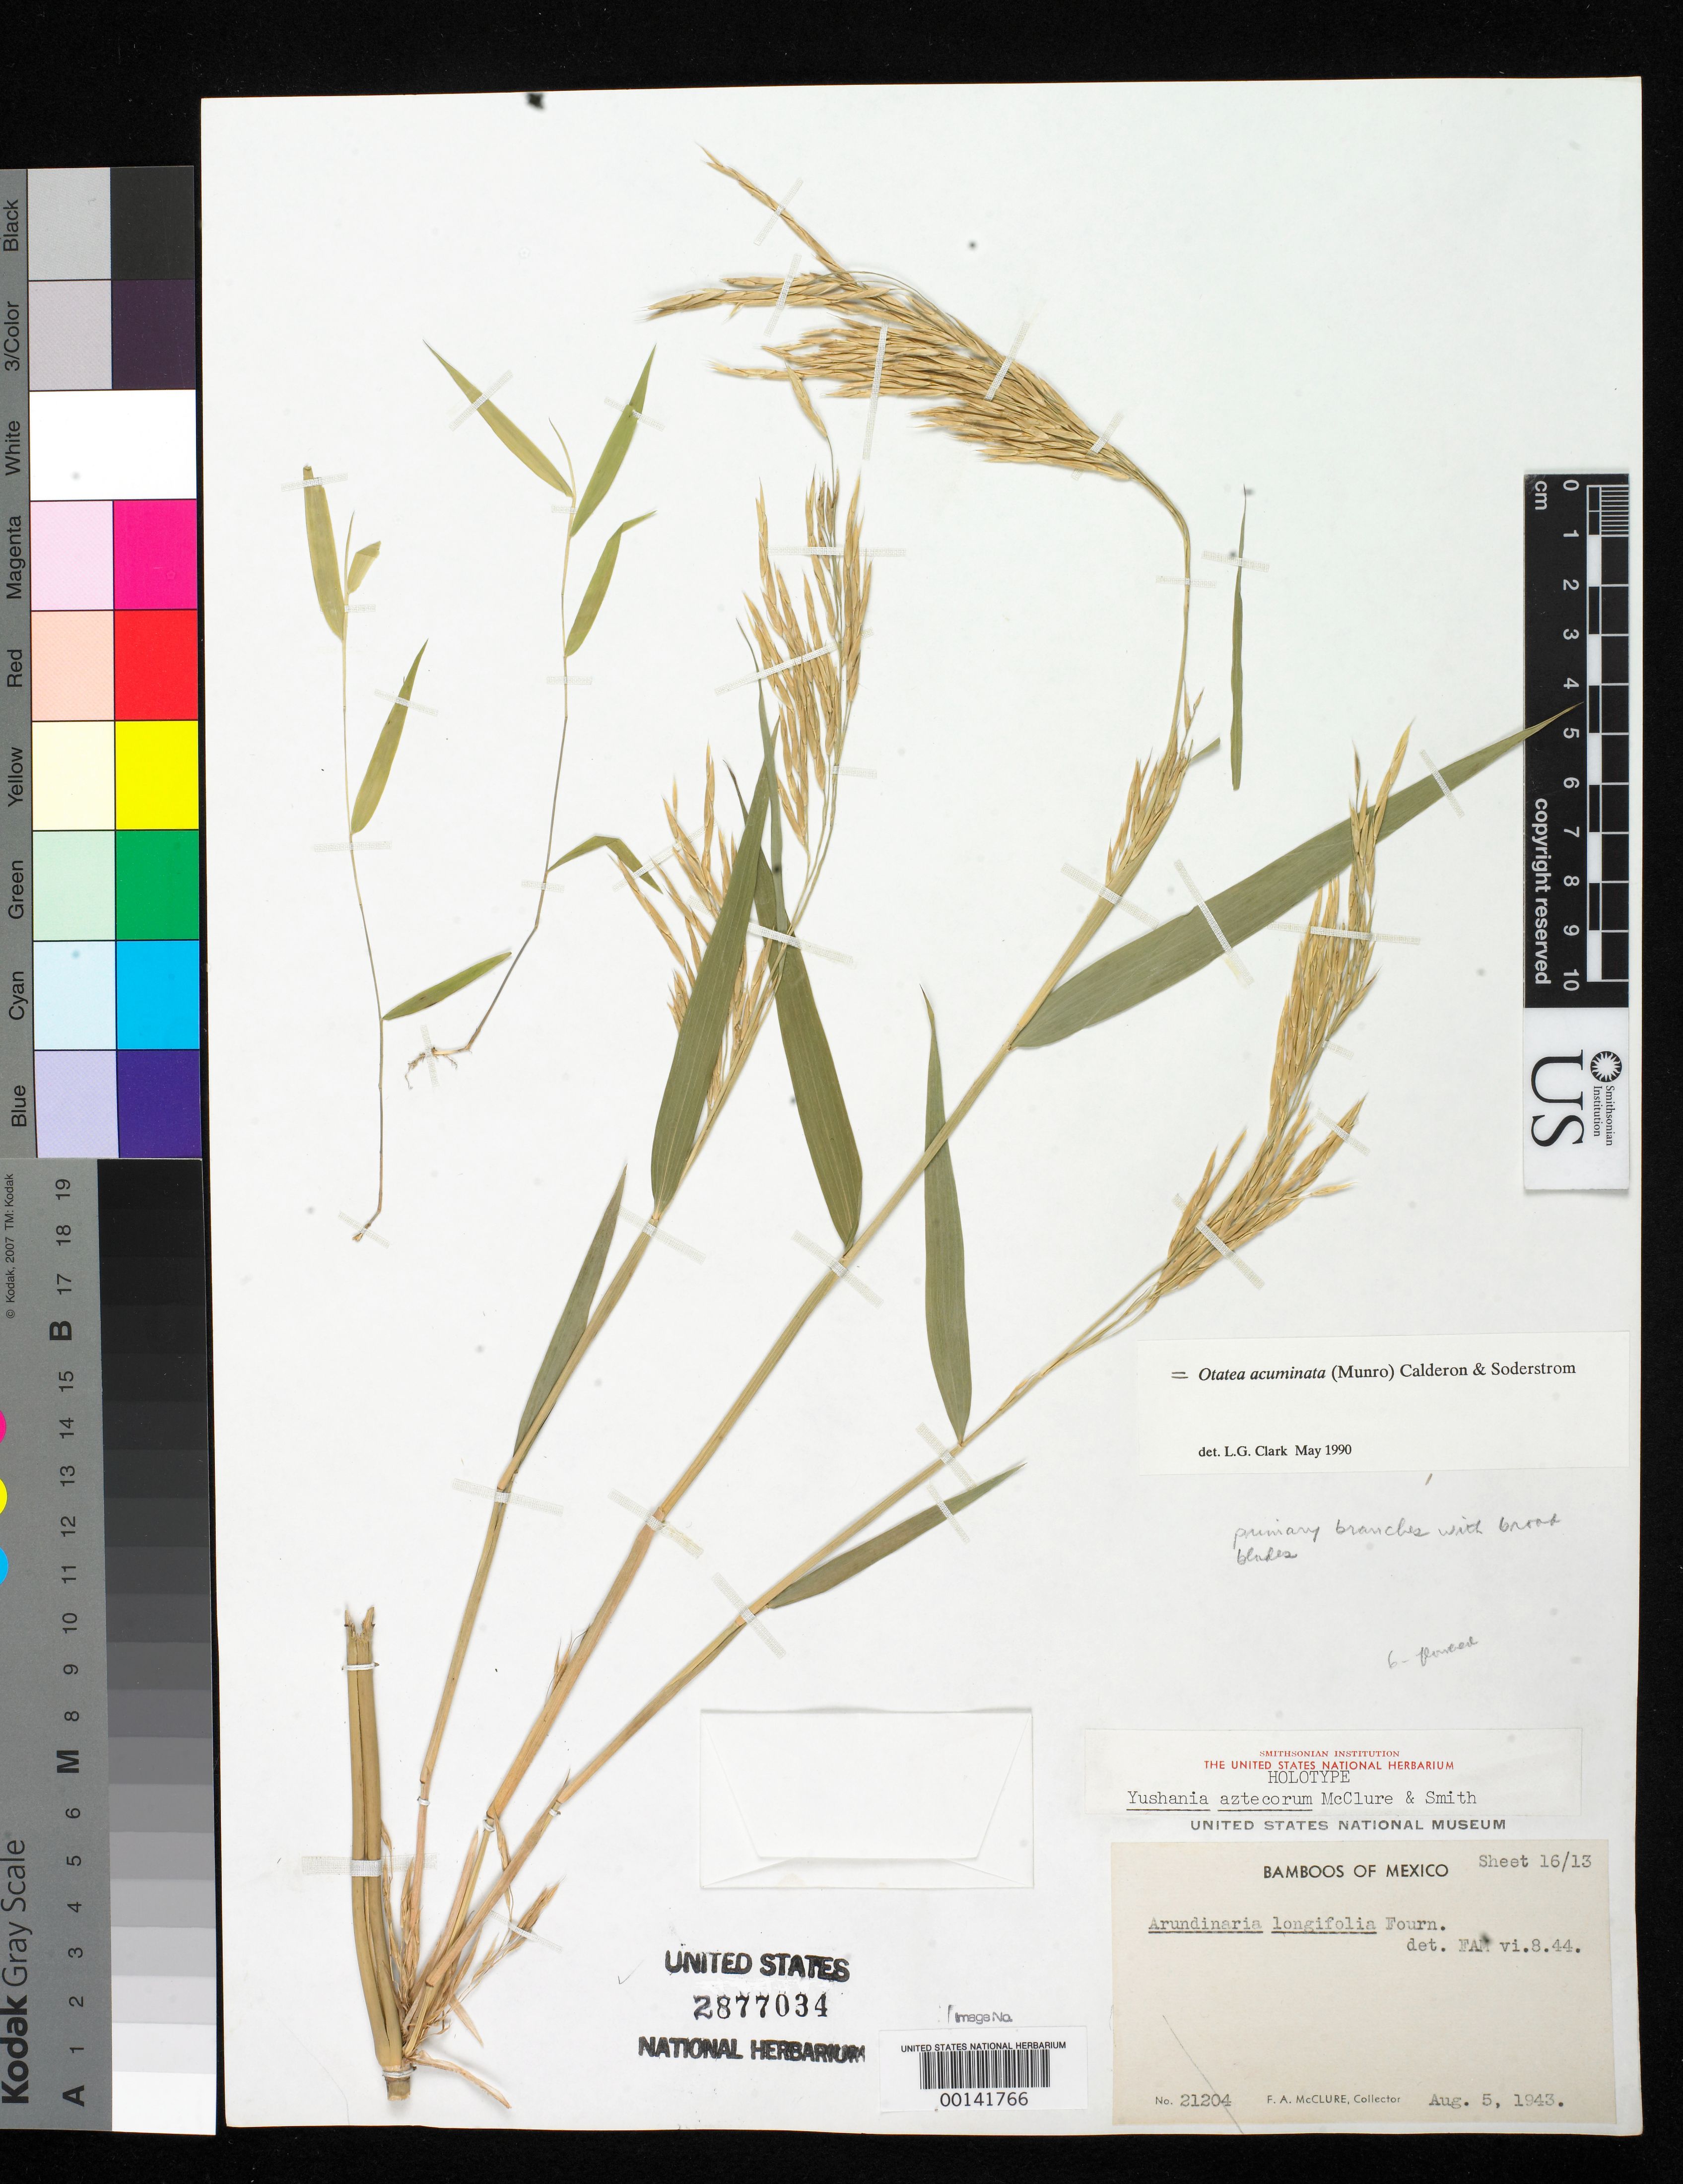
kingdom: Plantae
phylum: Tracheophyta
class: Liliopsida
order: Poales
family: Poaceae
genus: Yushania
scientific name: Yushania aztecorum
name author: McClure & E.W. Sm.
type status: Holotype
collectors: F. A. McClure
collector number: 21204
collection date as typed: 05 Aug 1943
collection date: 1943-08-05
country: Mexico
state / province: Sinaloa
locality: Slopes of La Dispensa, inland from Rosario.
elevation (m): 457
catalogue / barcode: US 2877034